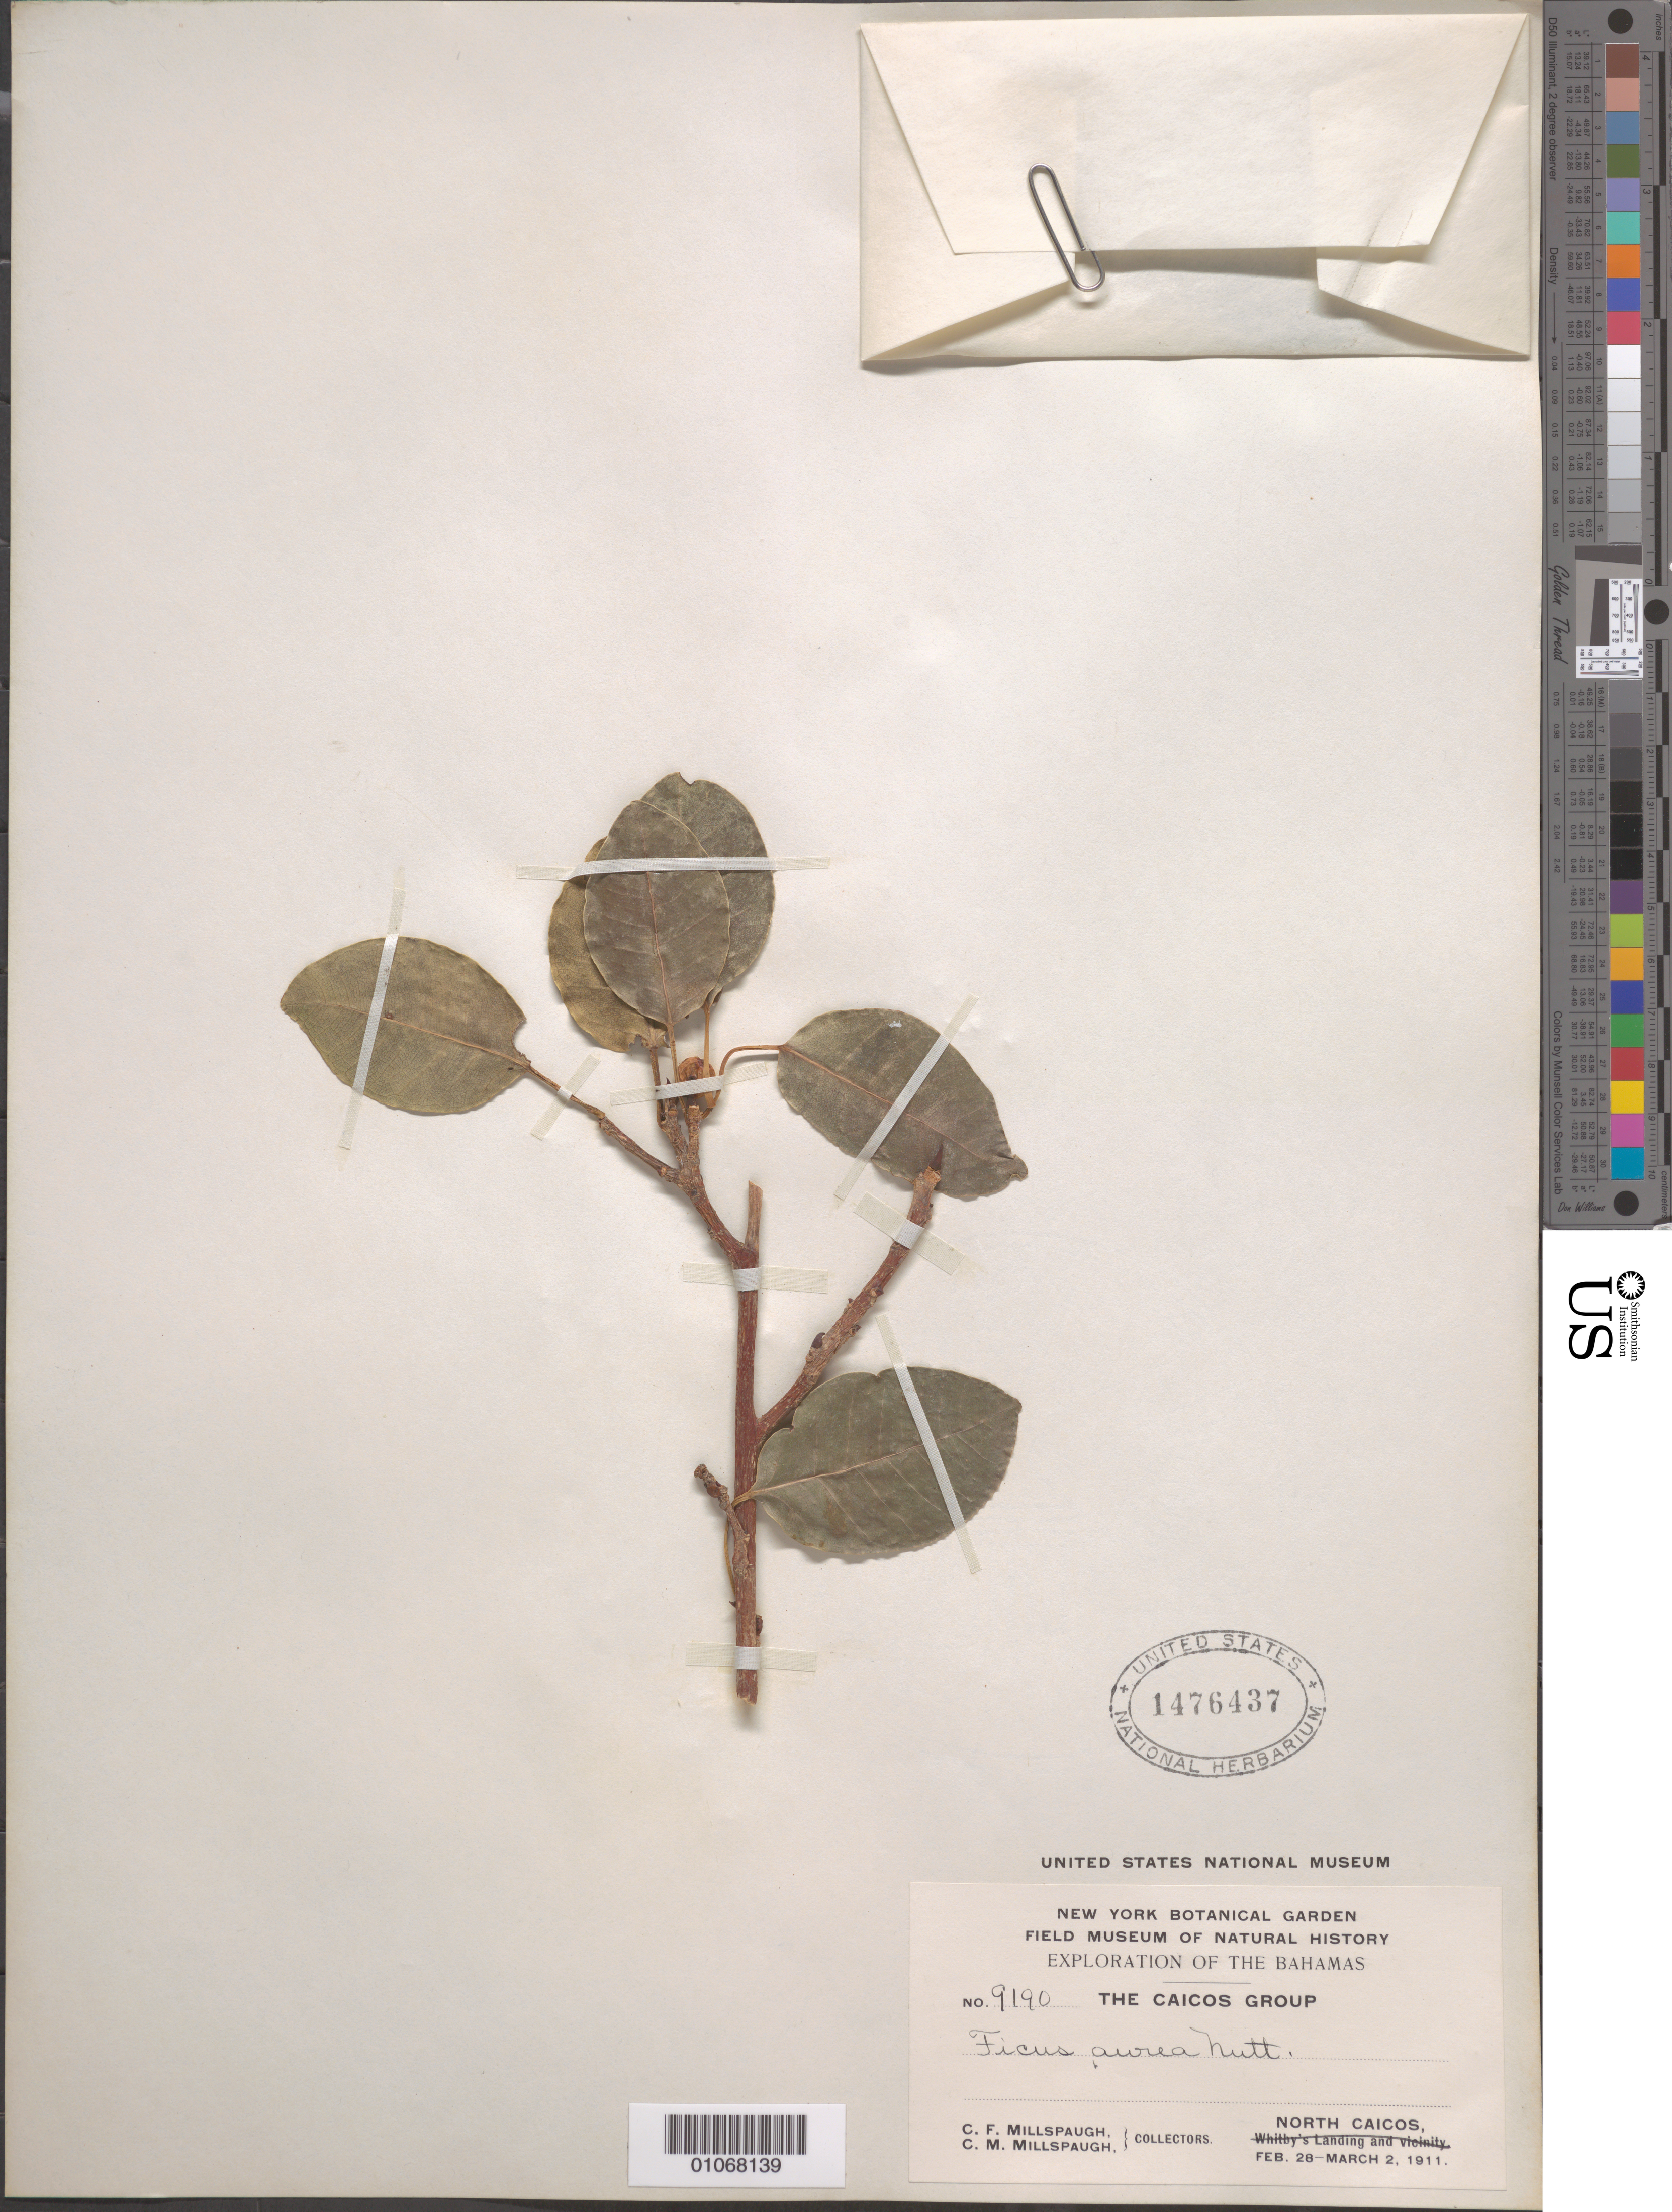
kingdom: Plantae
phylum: Tracheophyta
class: Magnoliopsida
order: Rosales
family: Moraceae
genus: Ficus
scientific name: Ficus aurea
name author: Nutt.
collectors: C. F. Millspaugh & C. Millspaugh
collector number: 9190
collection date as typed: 28 Feb 1911 to 02 Mar 1911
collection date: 1911-02-28/1911-03-02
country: Bahamas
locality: The Caicos Group.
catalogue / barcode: US 1476437